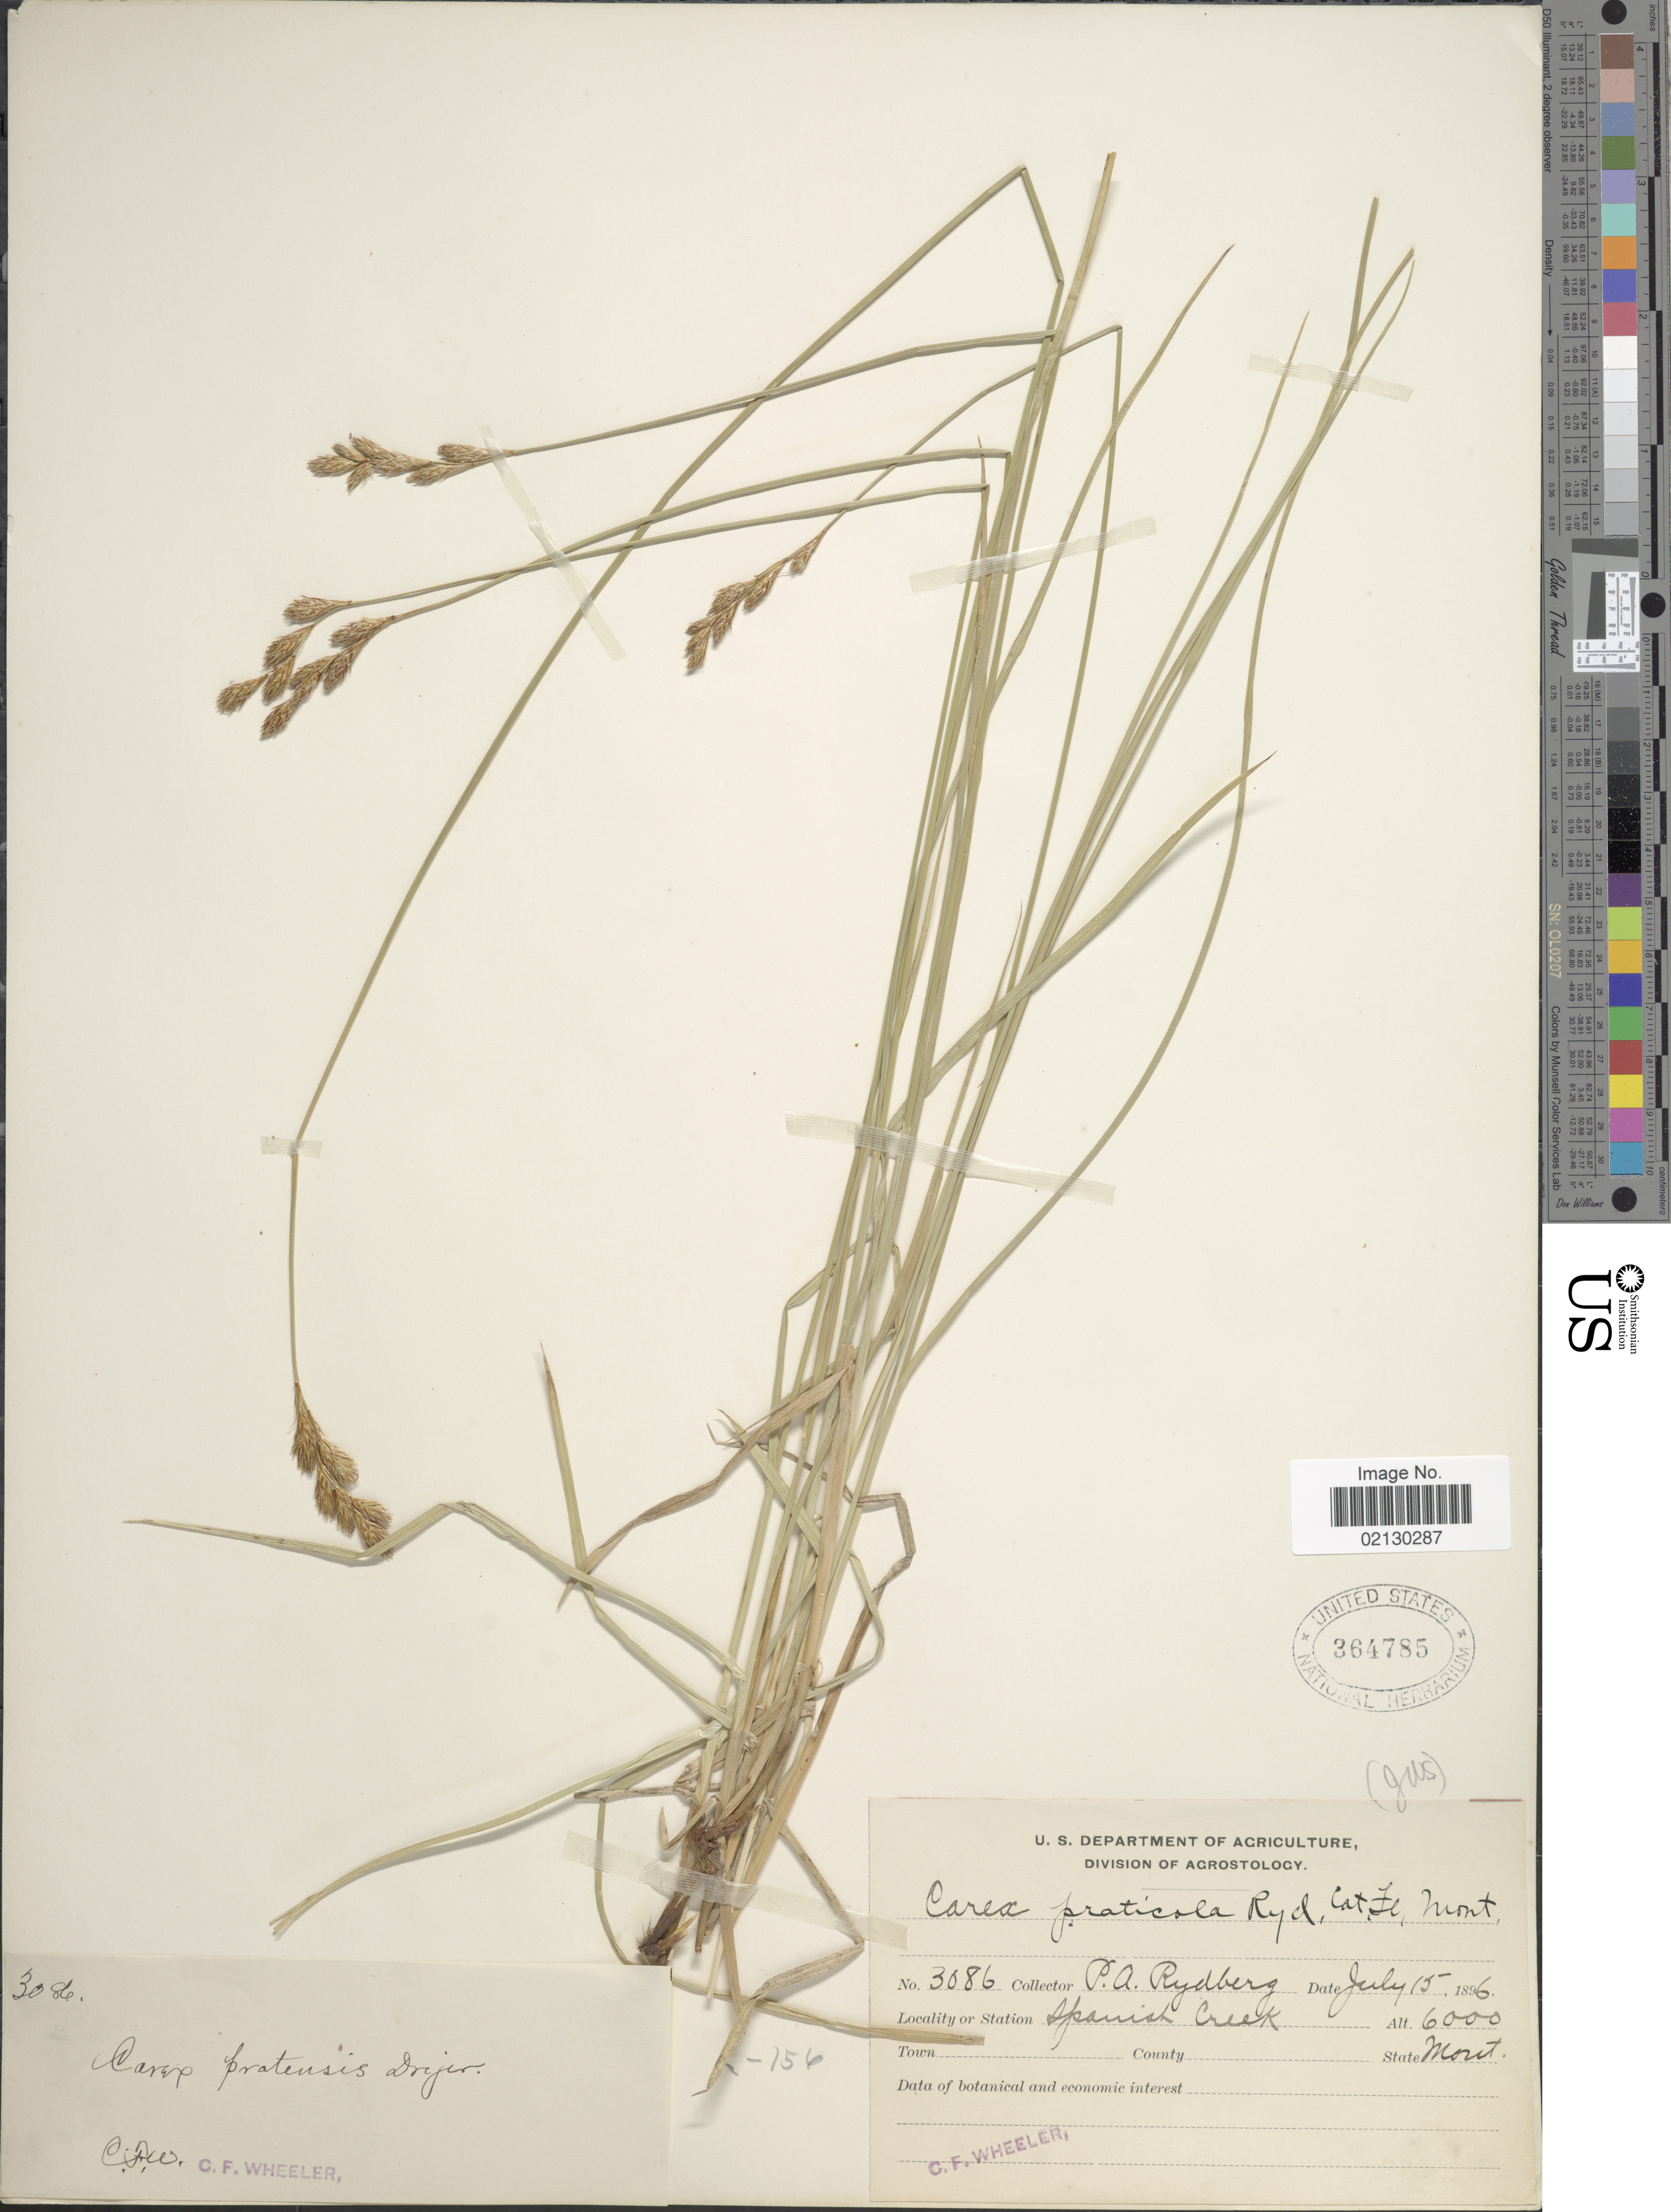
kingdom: Plantae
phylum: Tracheophyta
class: Liliopsida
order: Poales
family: Cyperaceae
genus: Carex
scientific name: Carex praticola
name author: Rydb.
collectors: P. A. Rydberg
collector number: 3086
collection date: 1896-07-15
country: United States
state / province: Montana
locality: Spanish Creek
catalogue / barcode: US 364785